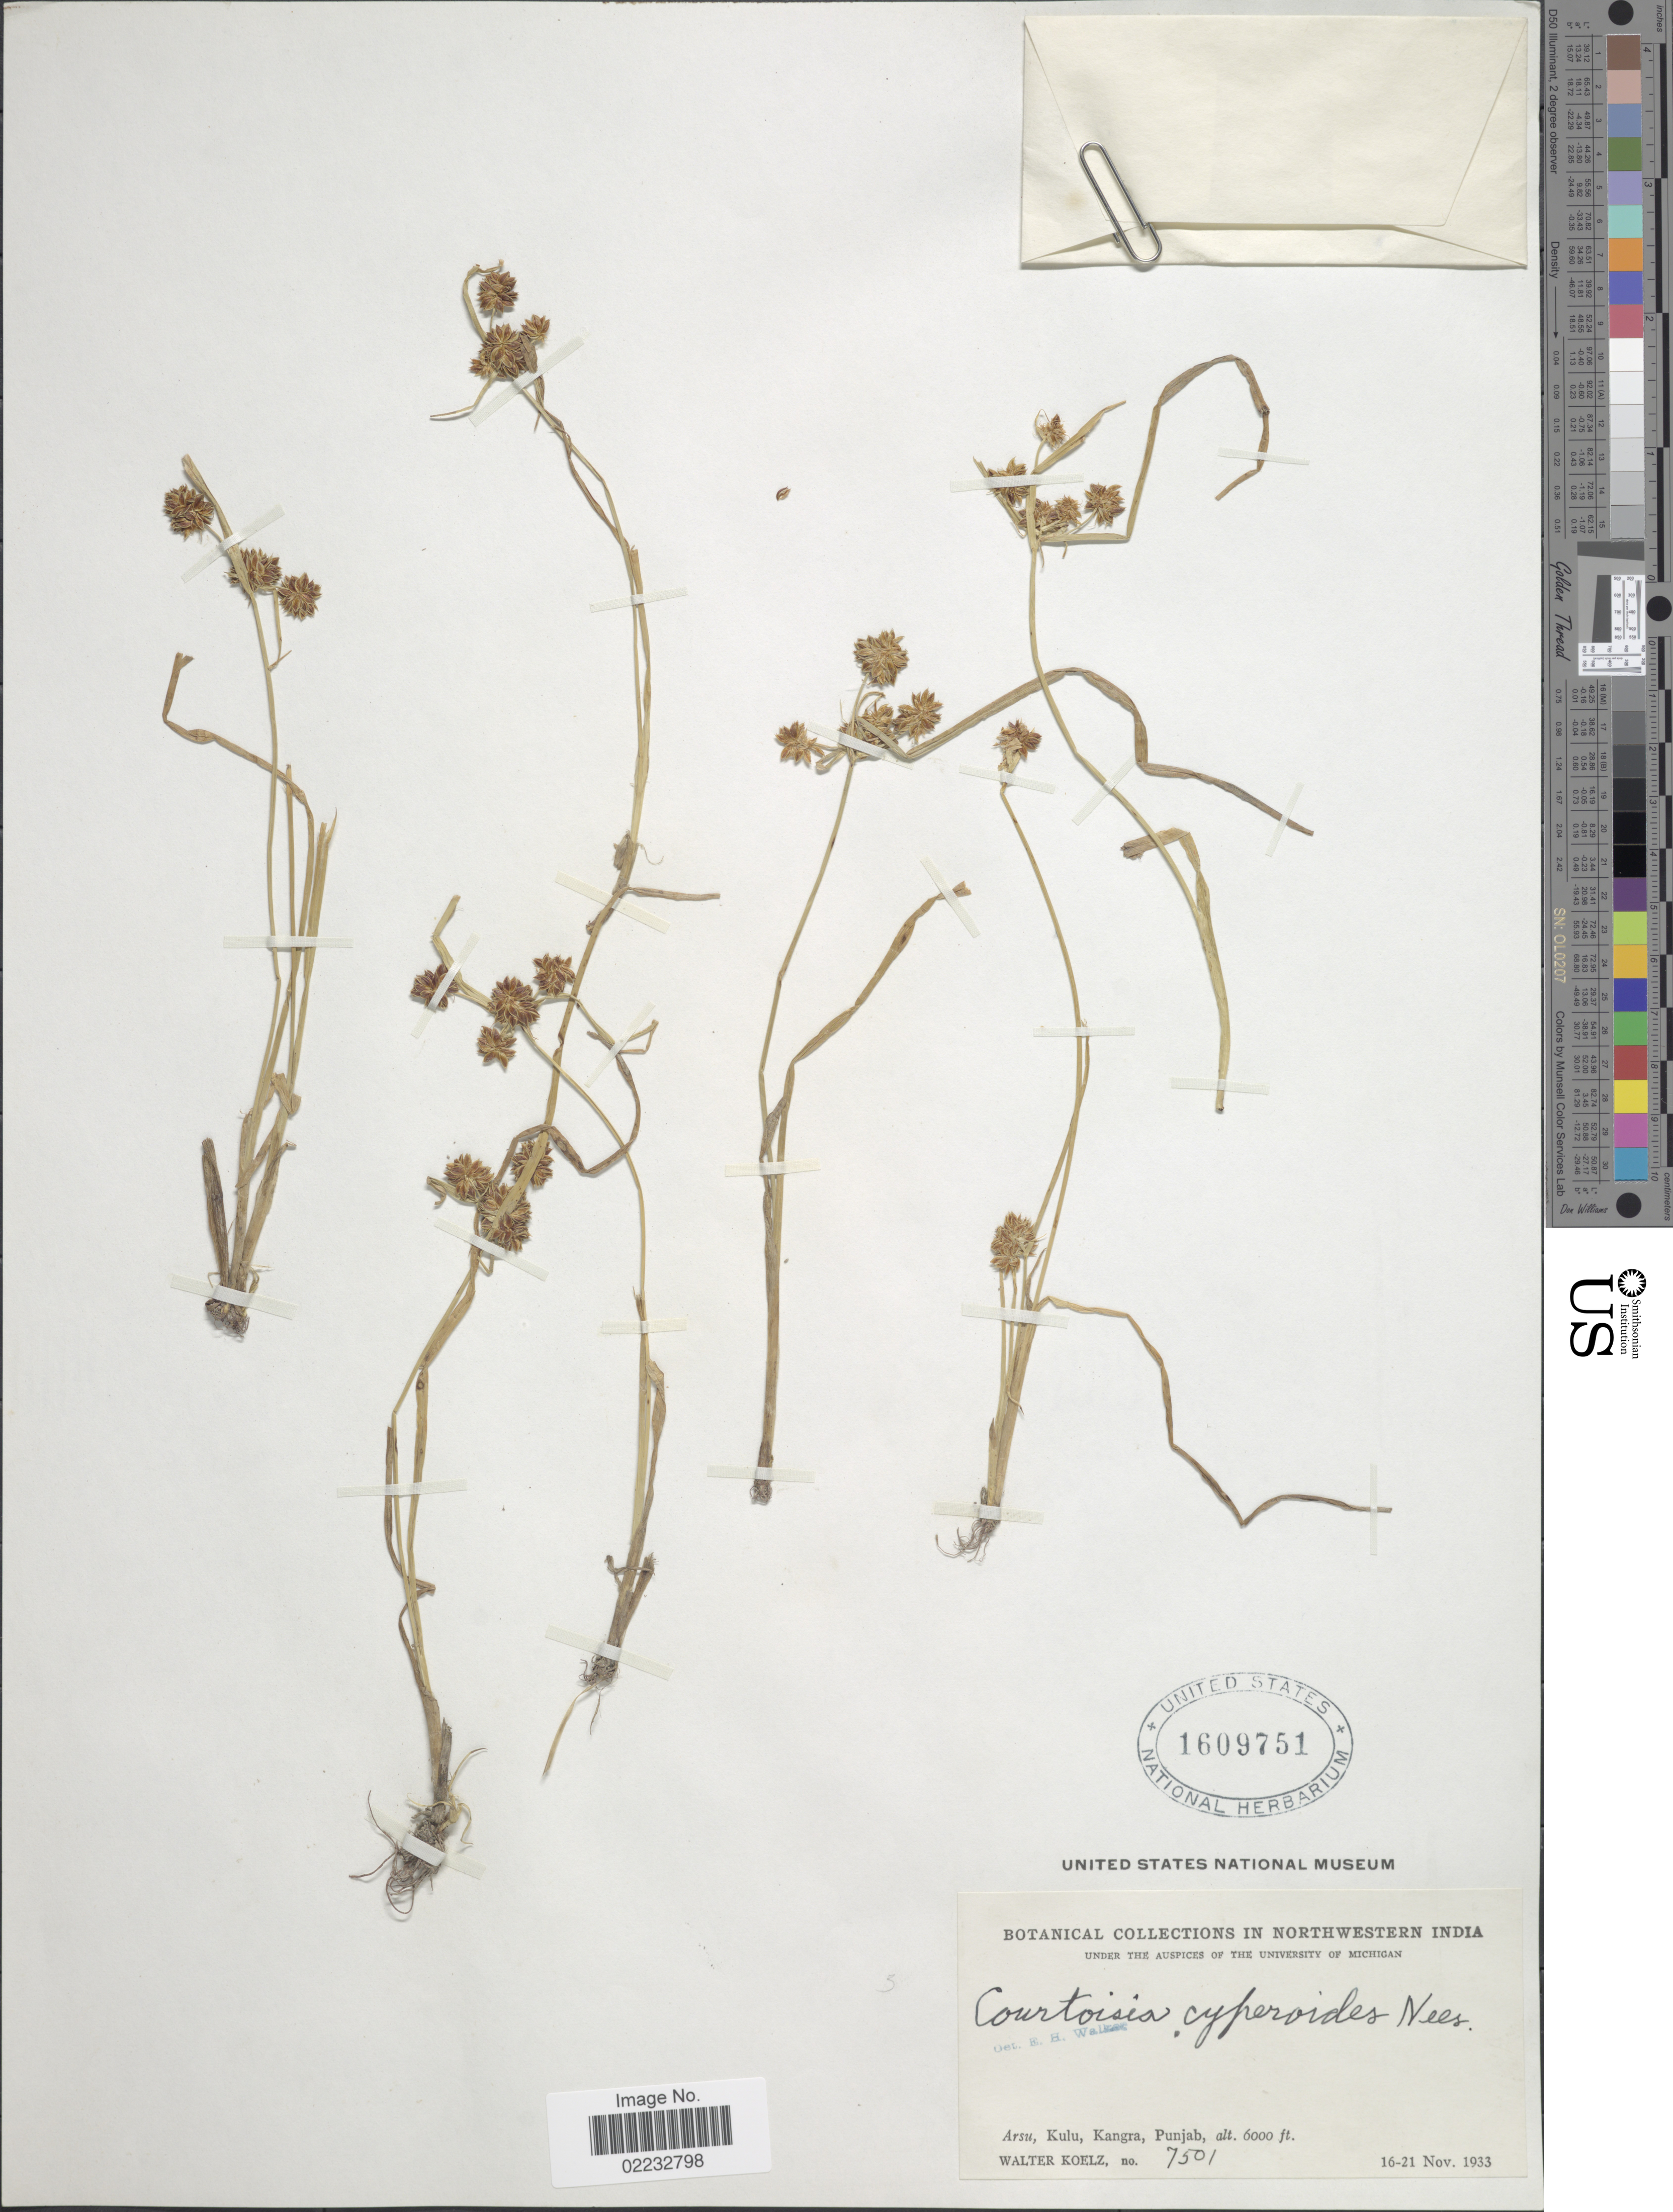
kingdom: Plantae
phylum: Tracheophyta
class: Liliopsida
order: Poales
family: Cyperaceae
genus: Cyperus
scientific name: Cyperus pseudokyllingioides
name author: Kük.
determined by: Strong, M. T., (US), Smithsonian Institution - National Museum of Natural History (UNITED STATES)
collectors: W. N. Koelz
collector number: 7501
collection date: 1933-11-16/1933-11-21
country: India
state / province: Punjab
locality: Northwestern India, Arsu, Kulu, Kangra.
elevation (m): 1829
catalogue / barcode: US 1609751